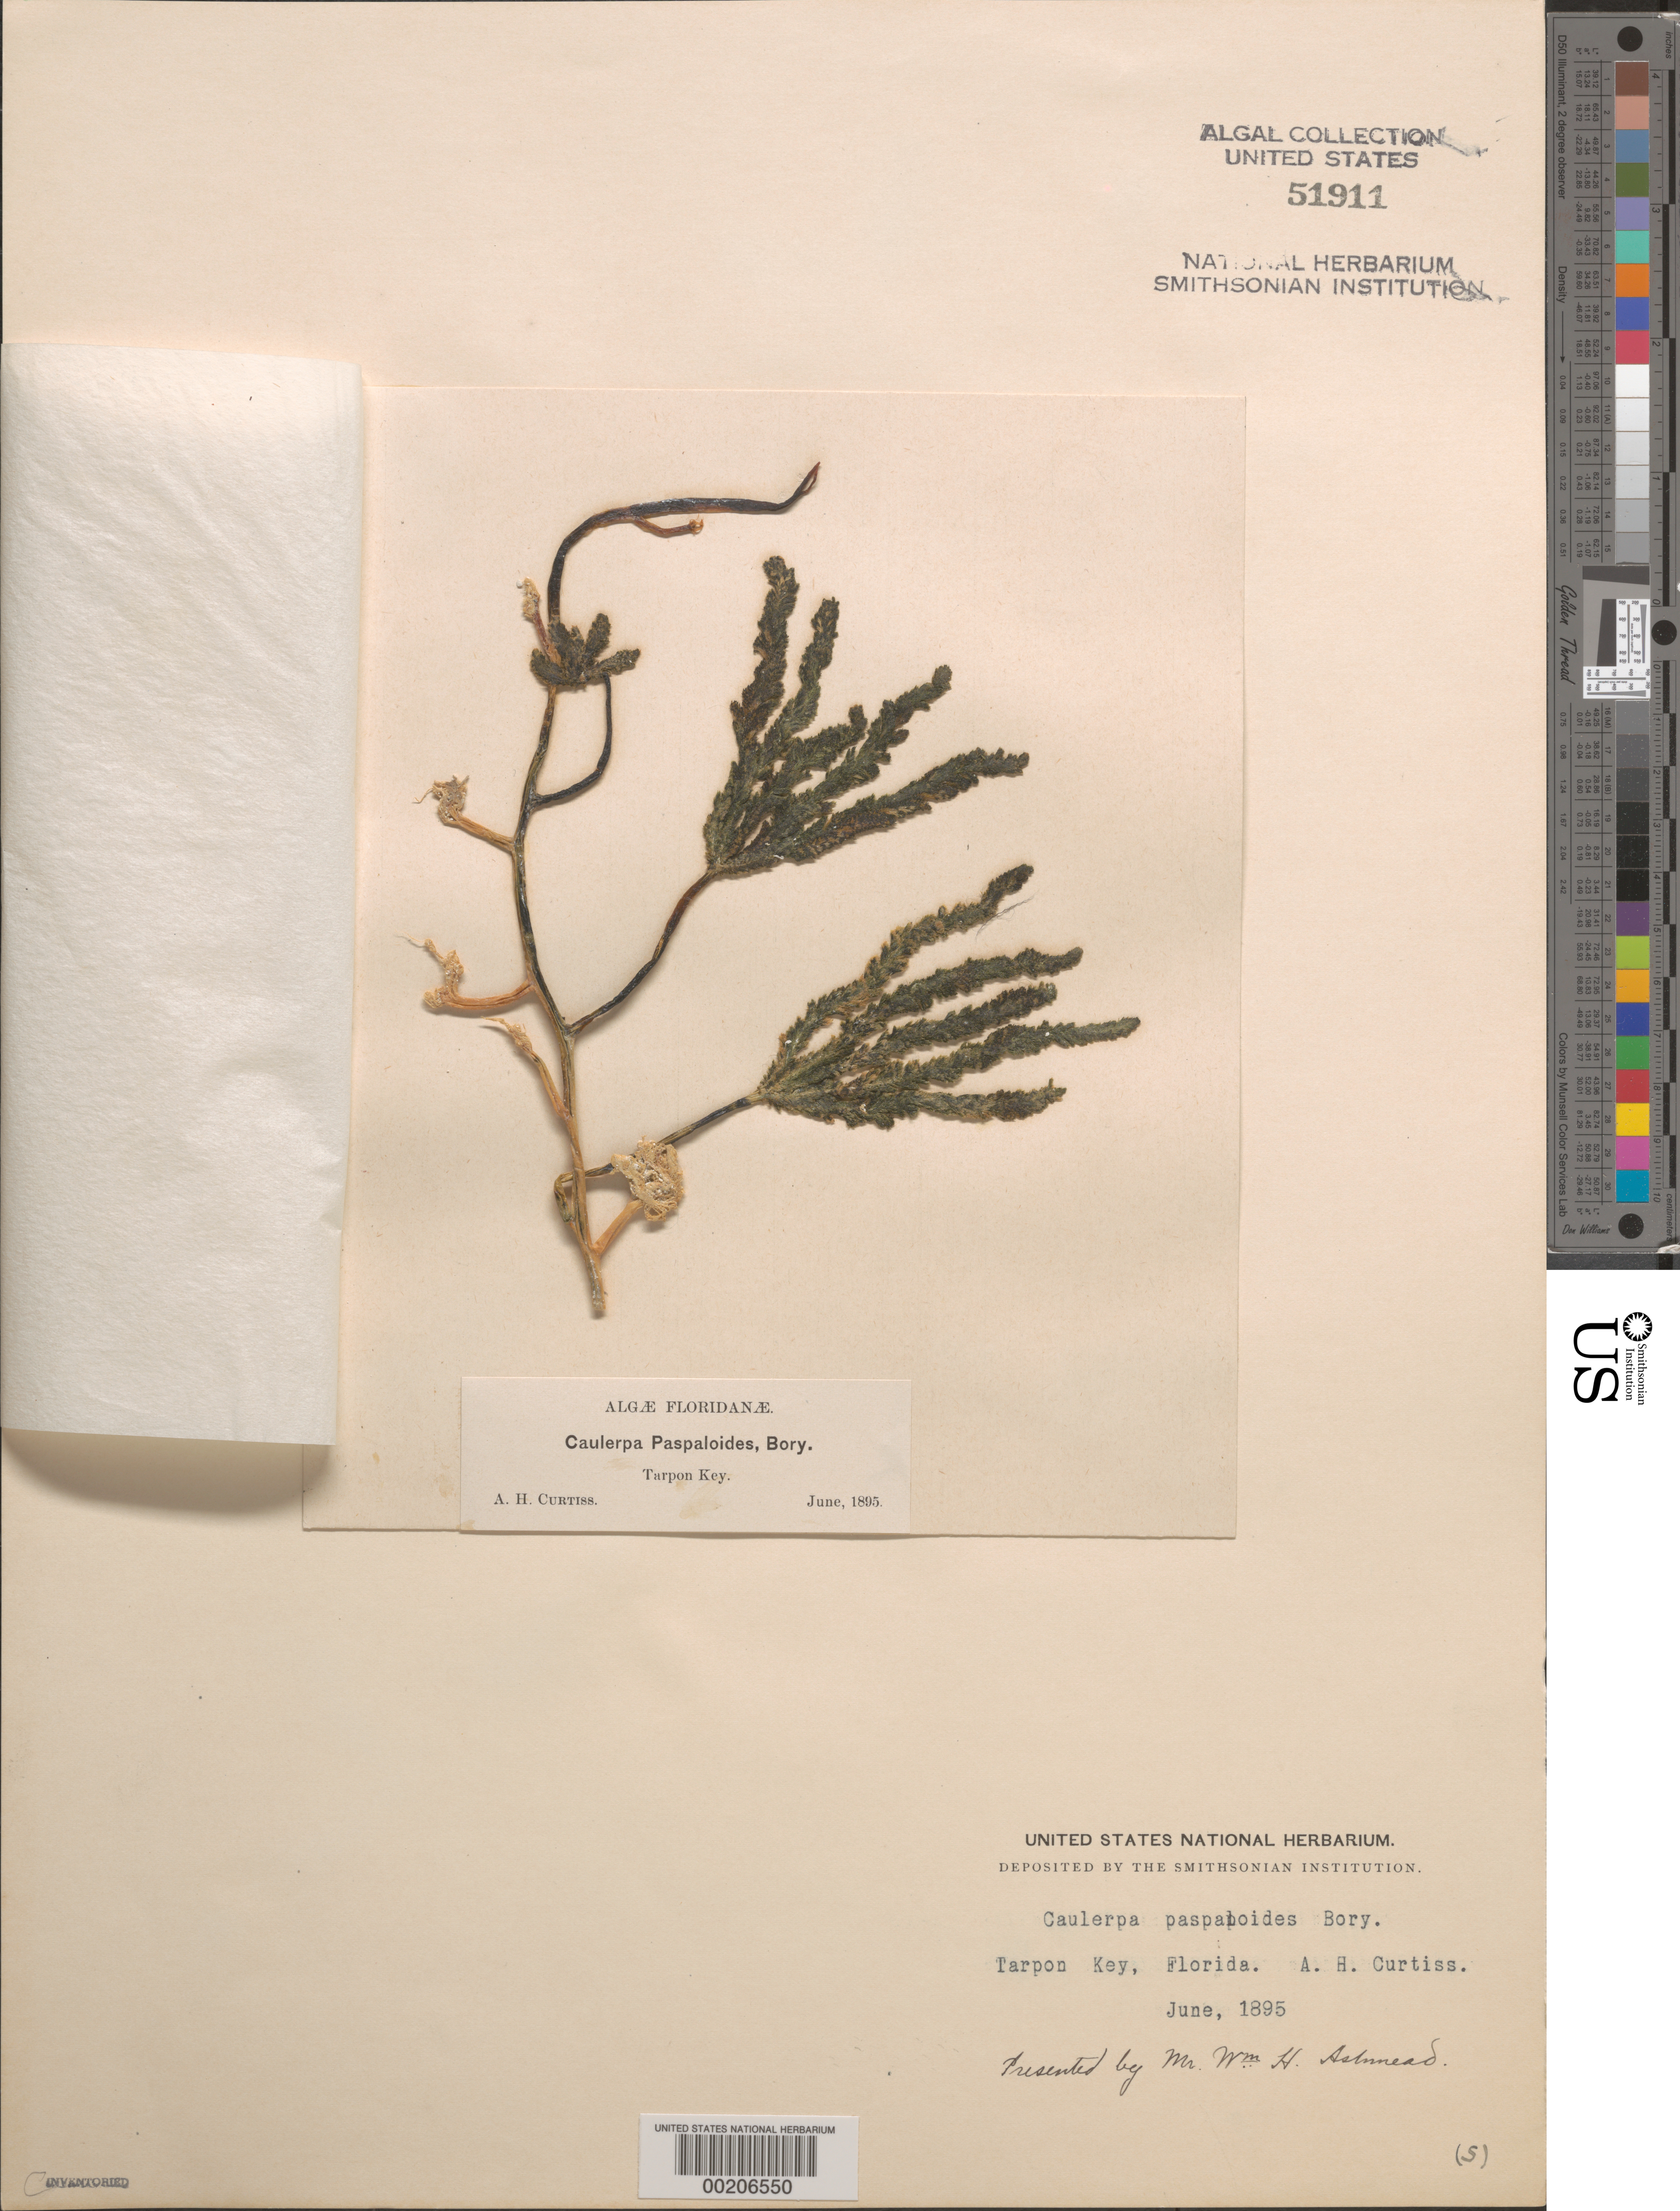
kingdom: Plantae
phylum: Chlorophyta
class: Ulvophyceae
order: Bryopsidales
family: Caulerpaceae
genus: Caulerpa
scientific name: Caulerpa paspaloides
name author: (Bory) Grev.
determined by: Rhyne, C. F.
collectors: A. H. Curtiss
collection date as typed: Jun 1895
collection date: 1895-06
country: United States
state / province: Florida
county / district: Monroe County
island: Tarpon Key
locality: Note: "Tarpon Key" may actually be "Tarpon Belly Keys"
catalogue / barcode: US 51911